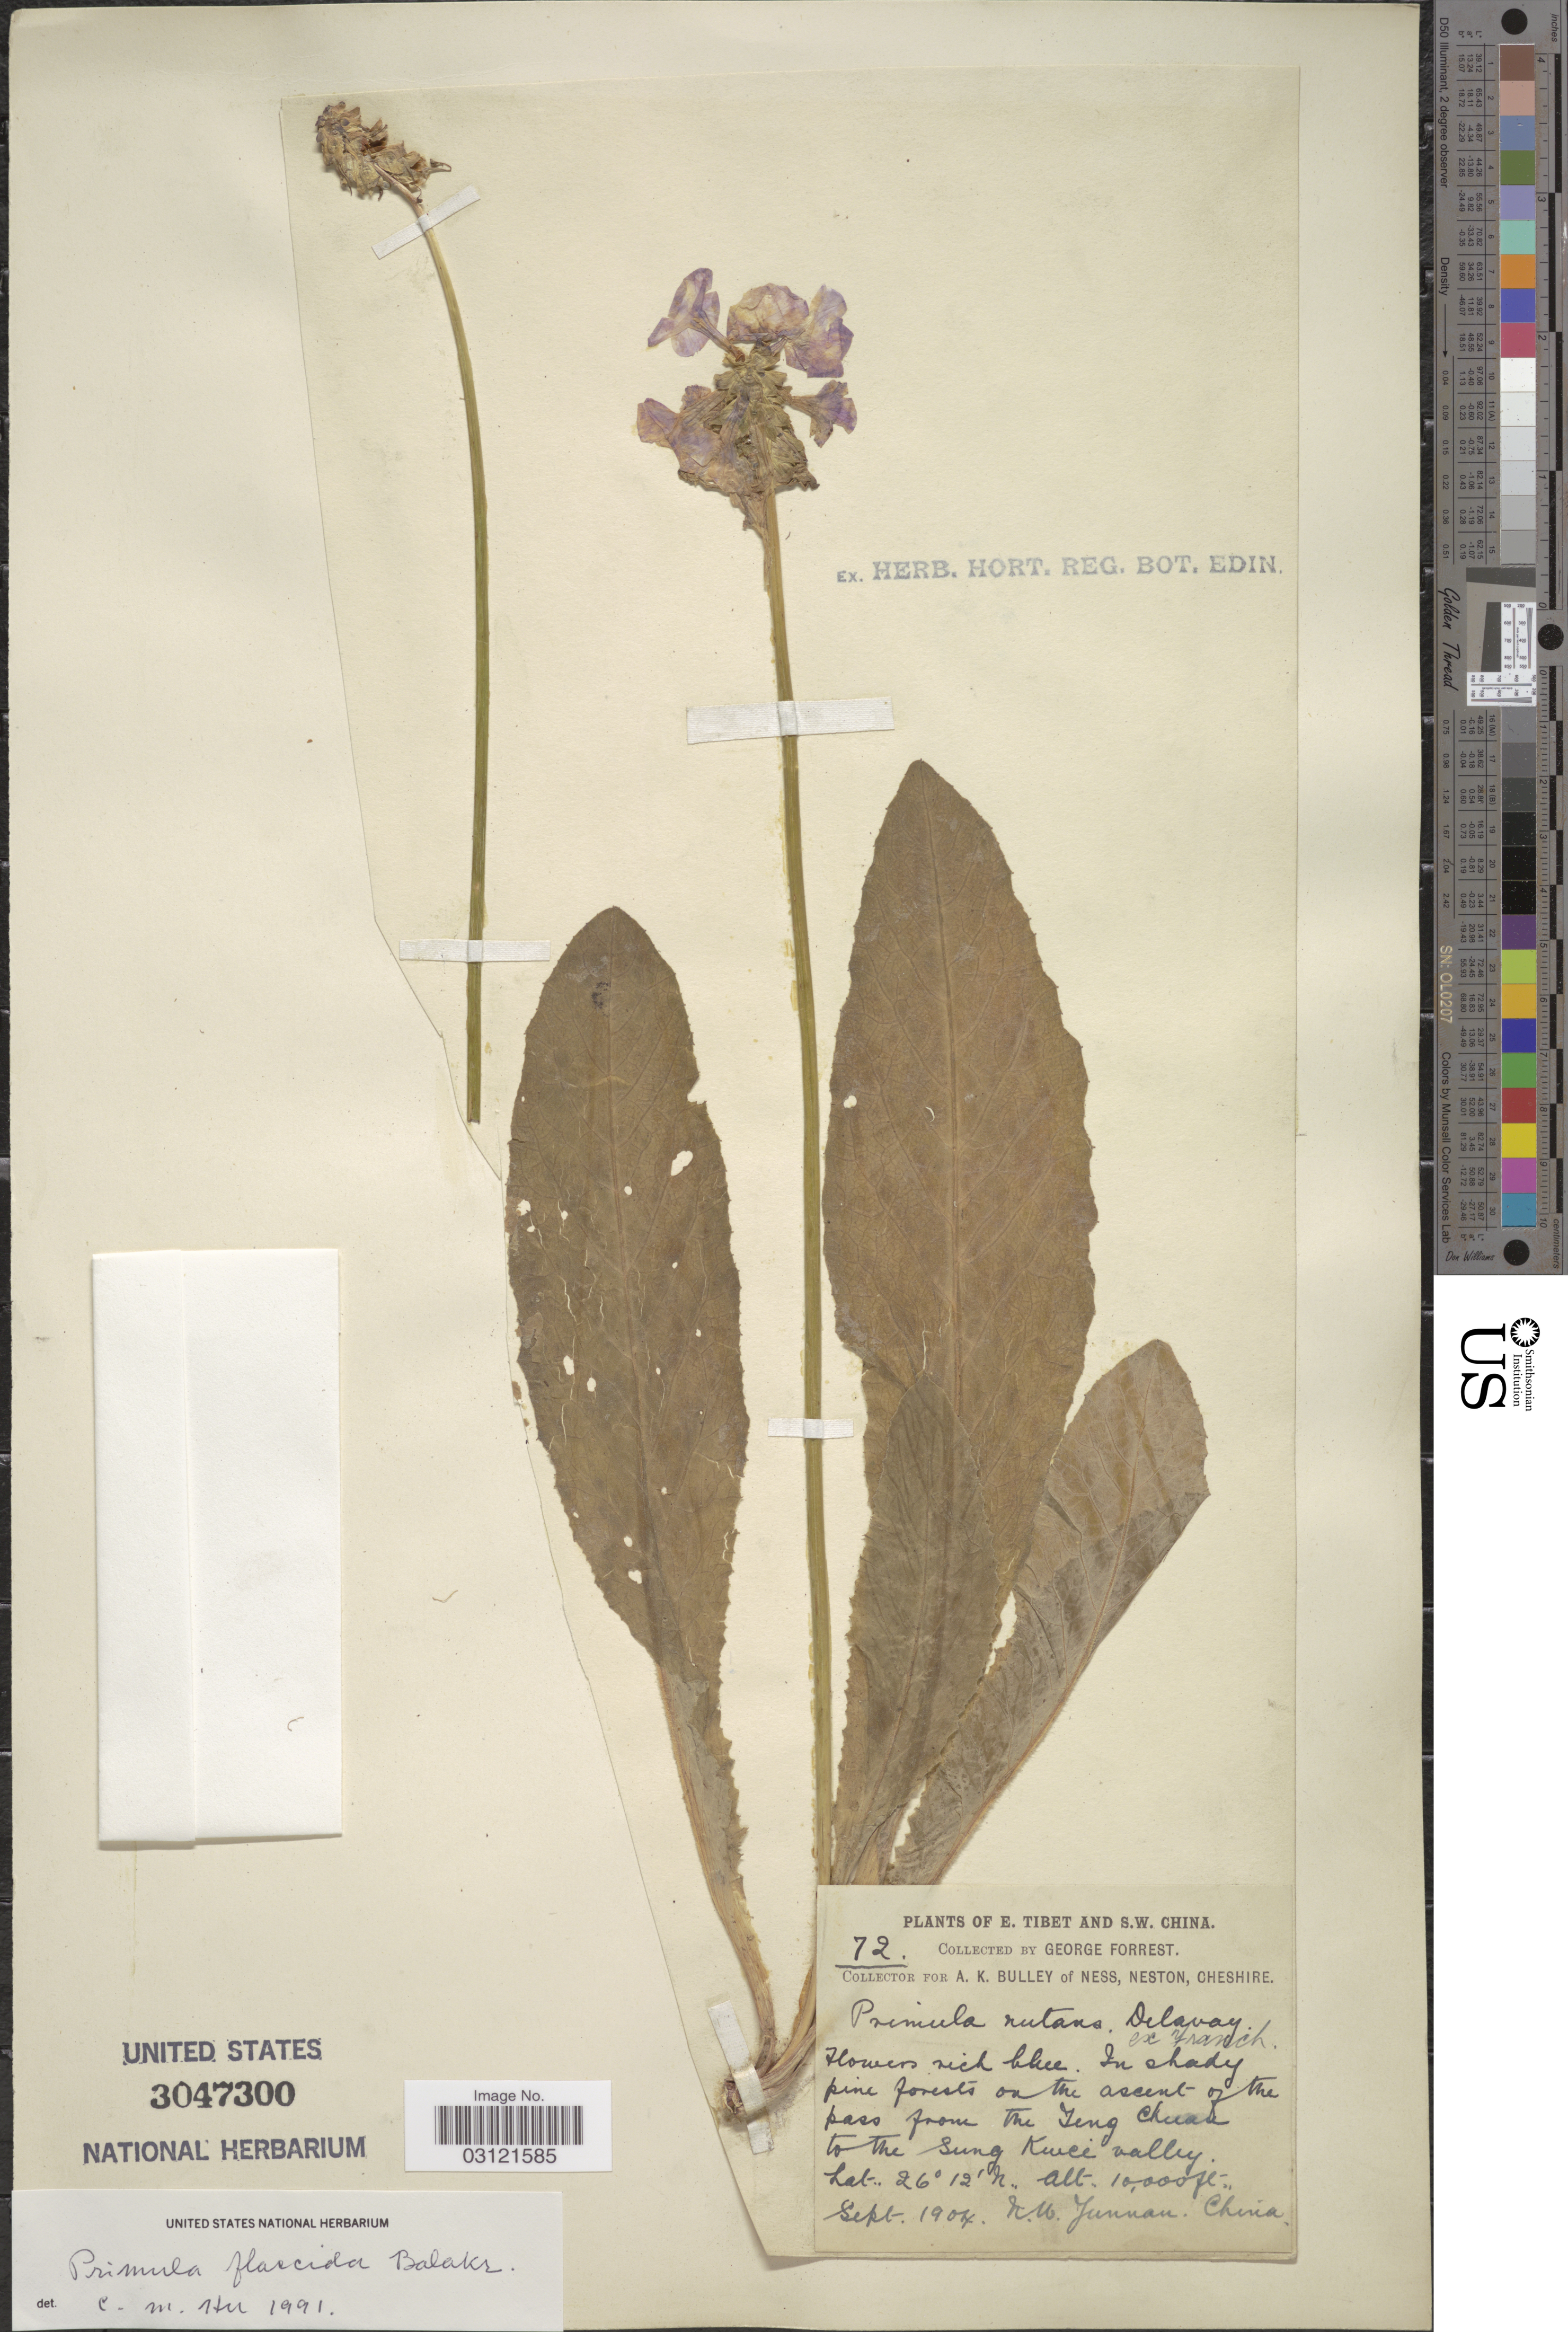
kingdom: Plantae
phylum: Tracheophyta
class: Magnoliopsida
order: Ericales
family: Primulaceae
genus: Primula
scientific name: Primula nutans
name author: Georgi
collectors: G. Forrest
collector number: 72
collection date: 1904-09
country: China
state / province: Yunnan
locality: S.W. China. In shady pine forests on the ascent of the pass from the Teng [interpreted] Chuau [interpreted] to the Sung Kwee [interpreted] valley, N.W. Yunnan.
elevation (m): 3048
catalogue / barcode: US 3047300